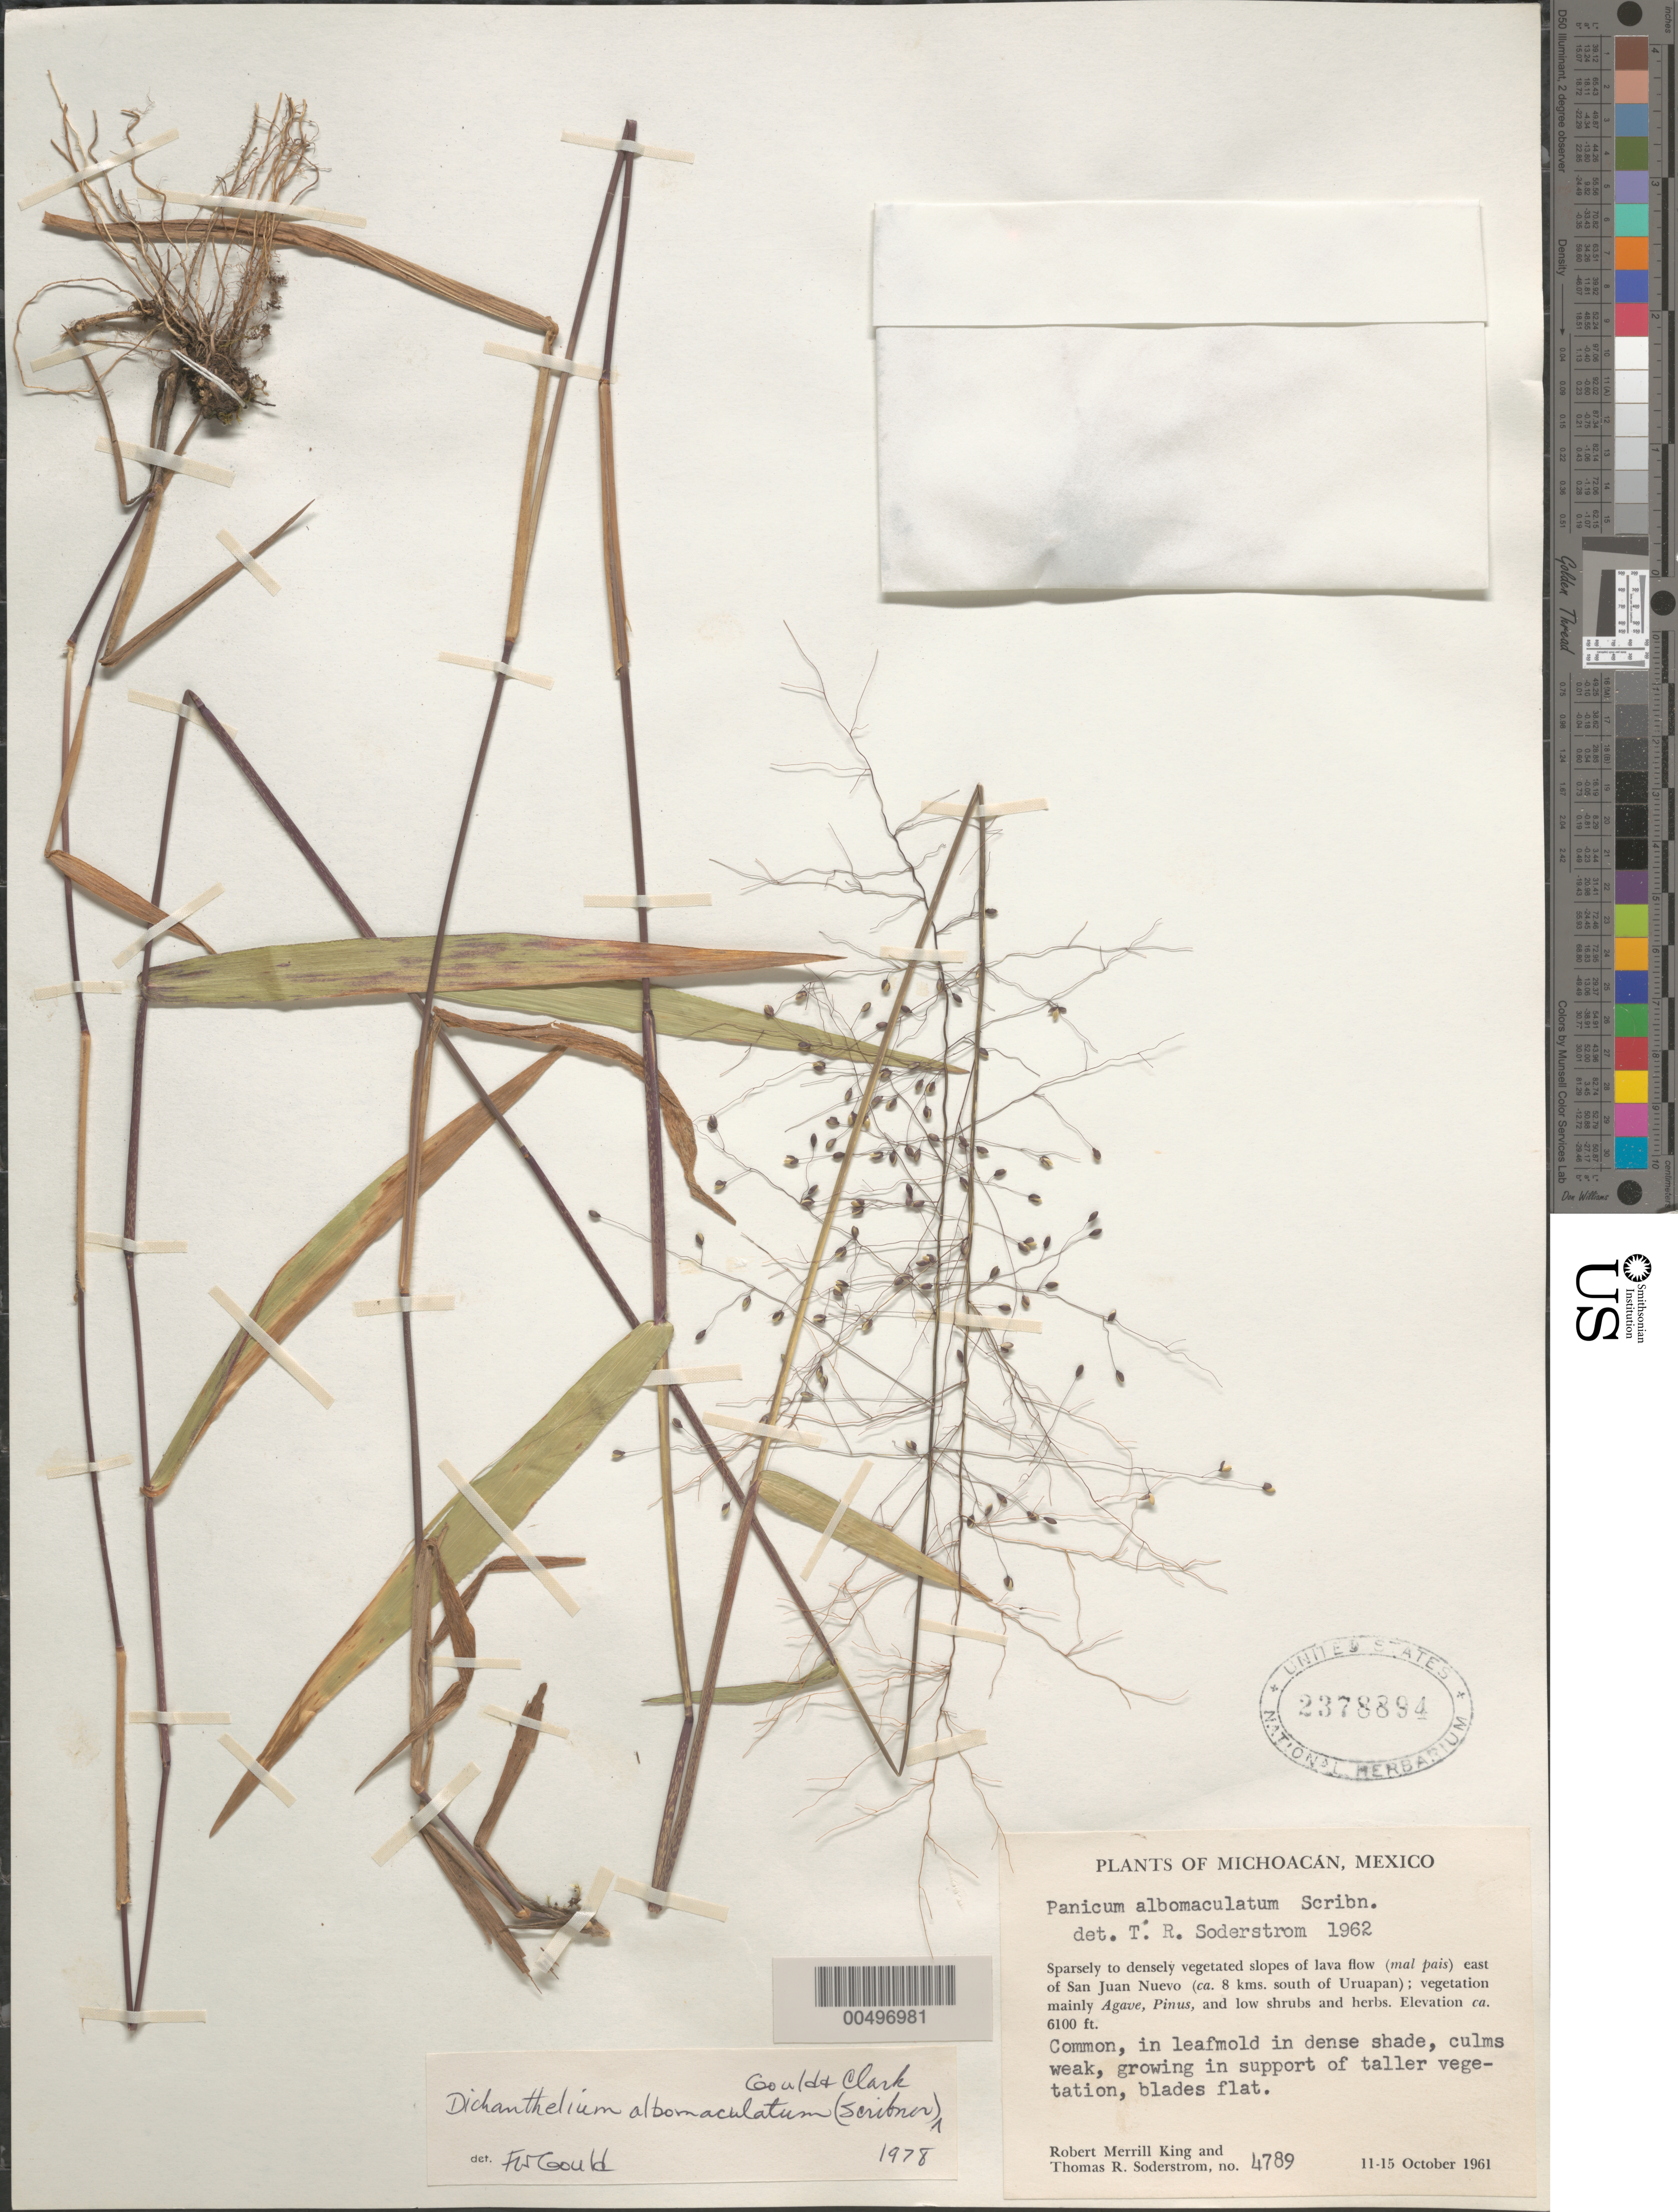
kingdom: Plantae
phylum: Tracheophyta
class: Liliopsida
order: Poales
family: Poaceae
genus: Dichanthelium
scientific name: Dichanthelium albomaculatum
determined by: Gould, F. W.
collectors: R. M. King & T. R. Soderstrom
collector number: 4789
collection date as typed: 11 Oct 1961 to 15 Oct 1961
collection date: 1961-10-11/1961-10-15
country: Mexico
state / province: Michoacán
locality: E of San Juan Nuevo (ca. 8 km S of Uruapan)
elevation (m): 1859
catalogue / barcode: US 2378894